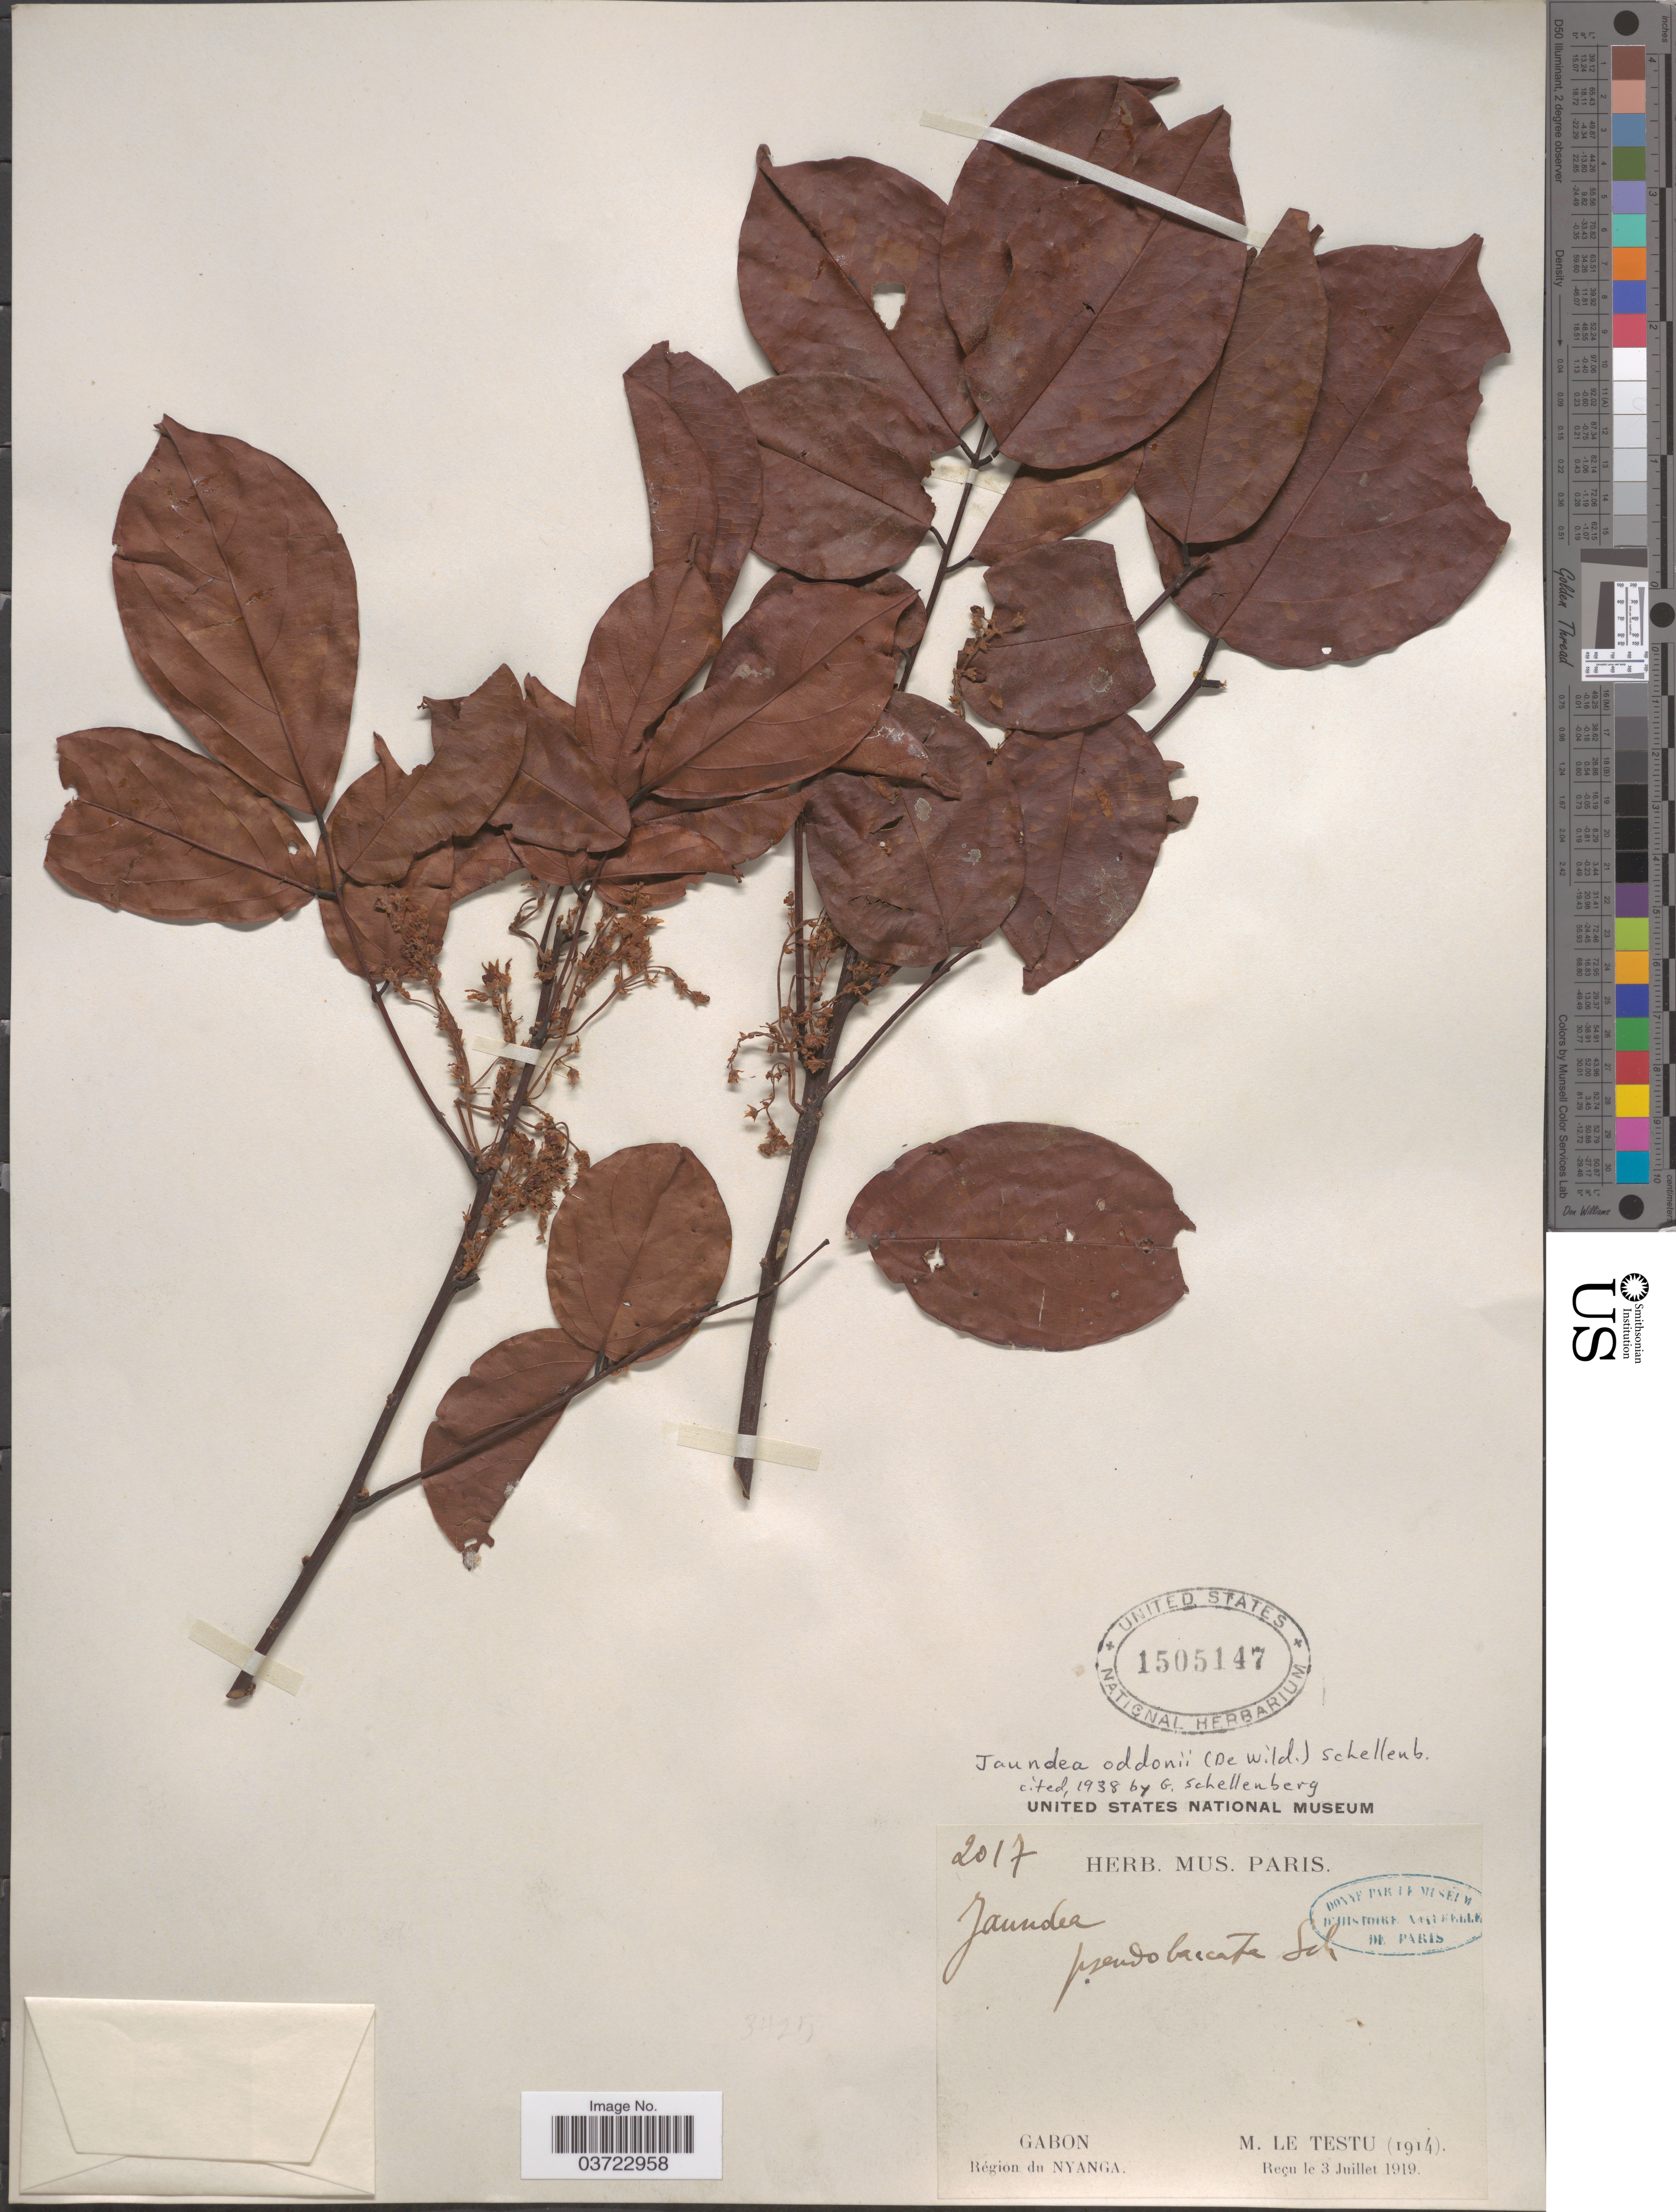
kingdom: Plantae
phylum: Tracheophyta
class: Magnoliopsida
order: Oxalidales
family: Connaraceae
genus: Rourea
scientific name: Rourea thomsonii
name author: (Baker) Jongkind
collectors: M. Le Testu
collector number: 2017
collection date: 1914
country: Gabon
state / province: Nyanga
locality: Région du Nyanga.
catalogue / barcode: US 1505147